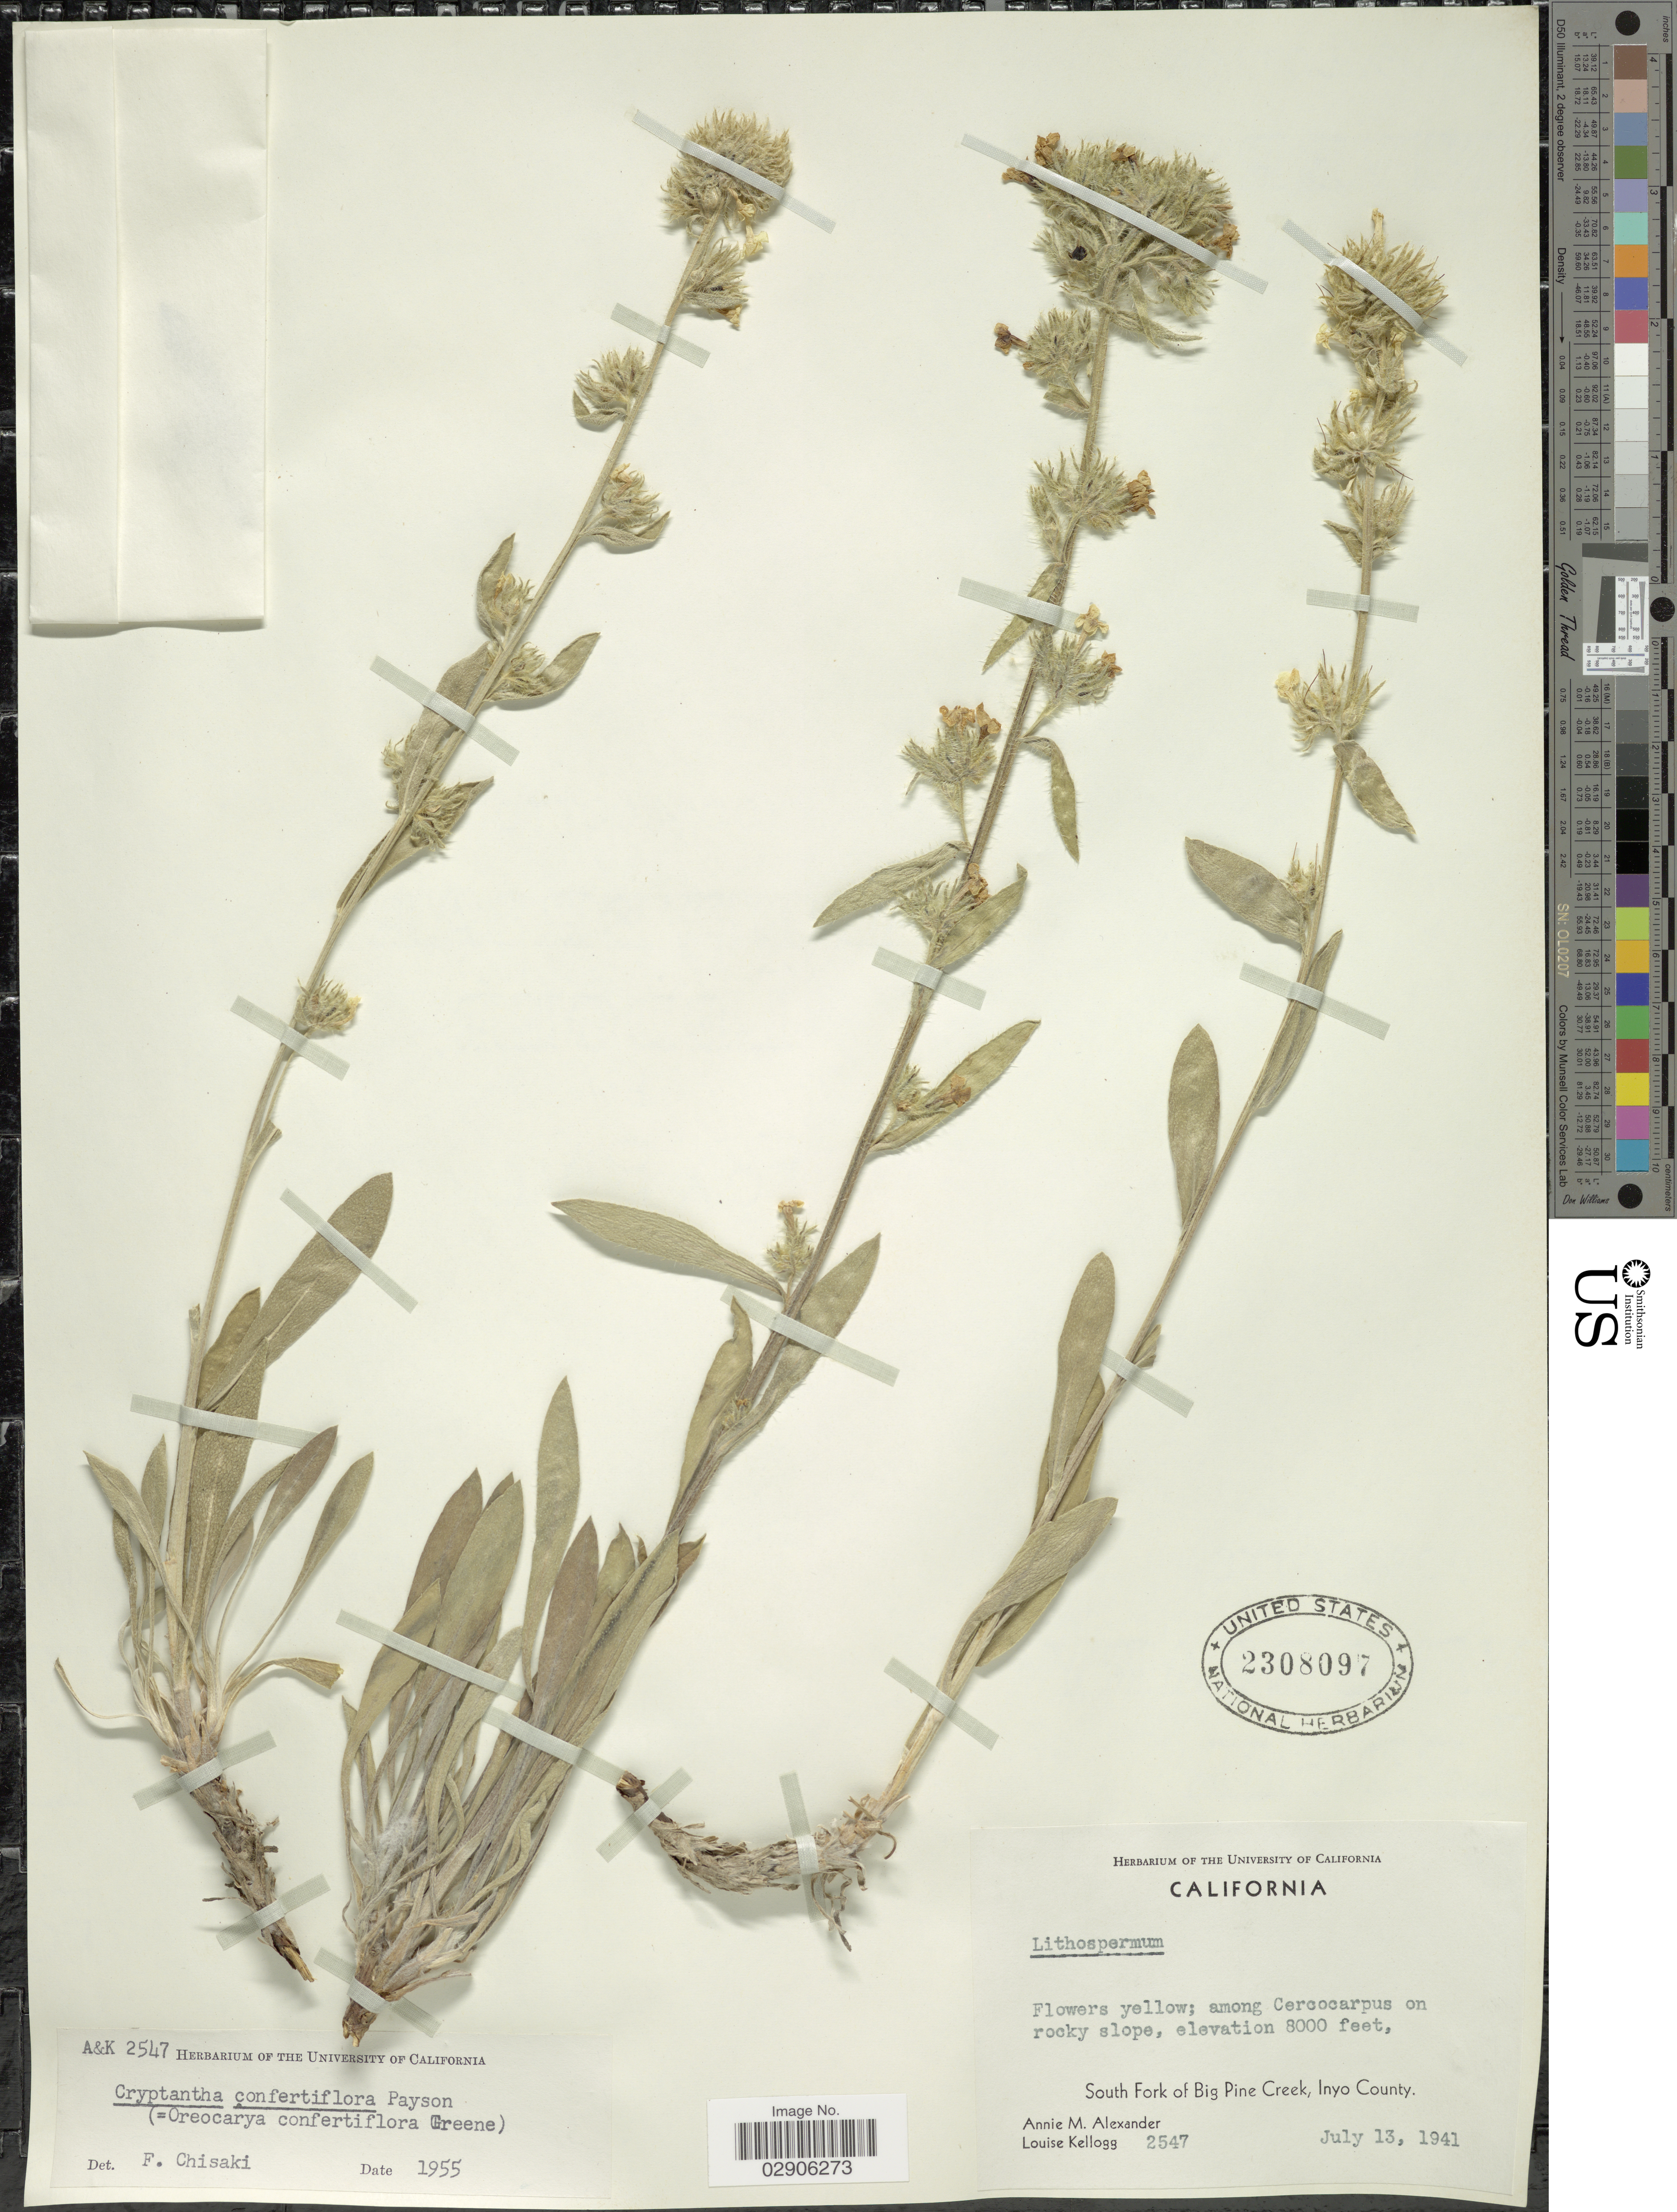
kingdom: Plantae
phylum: Tracheophyta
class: Magnoliopsida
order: Boraginales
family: Boraginaceae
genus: Oreocarya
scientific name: Oreocarya confertiflora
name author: Greene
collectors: A. M. Alexander & L. Kellogg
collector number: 2547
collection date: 1941-07-13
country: United States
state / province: California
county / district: Inyo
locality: South Fork of Big Pine Creek, Inyo County.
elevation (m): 2438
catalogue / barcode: US 2308097